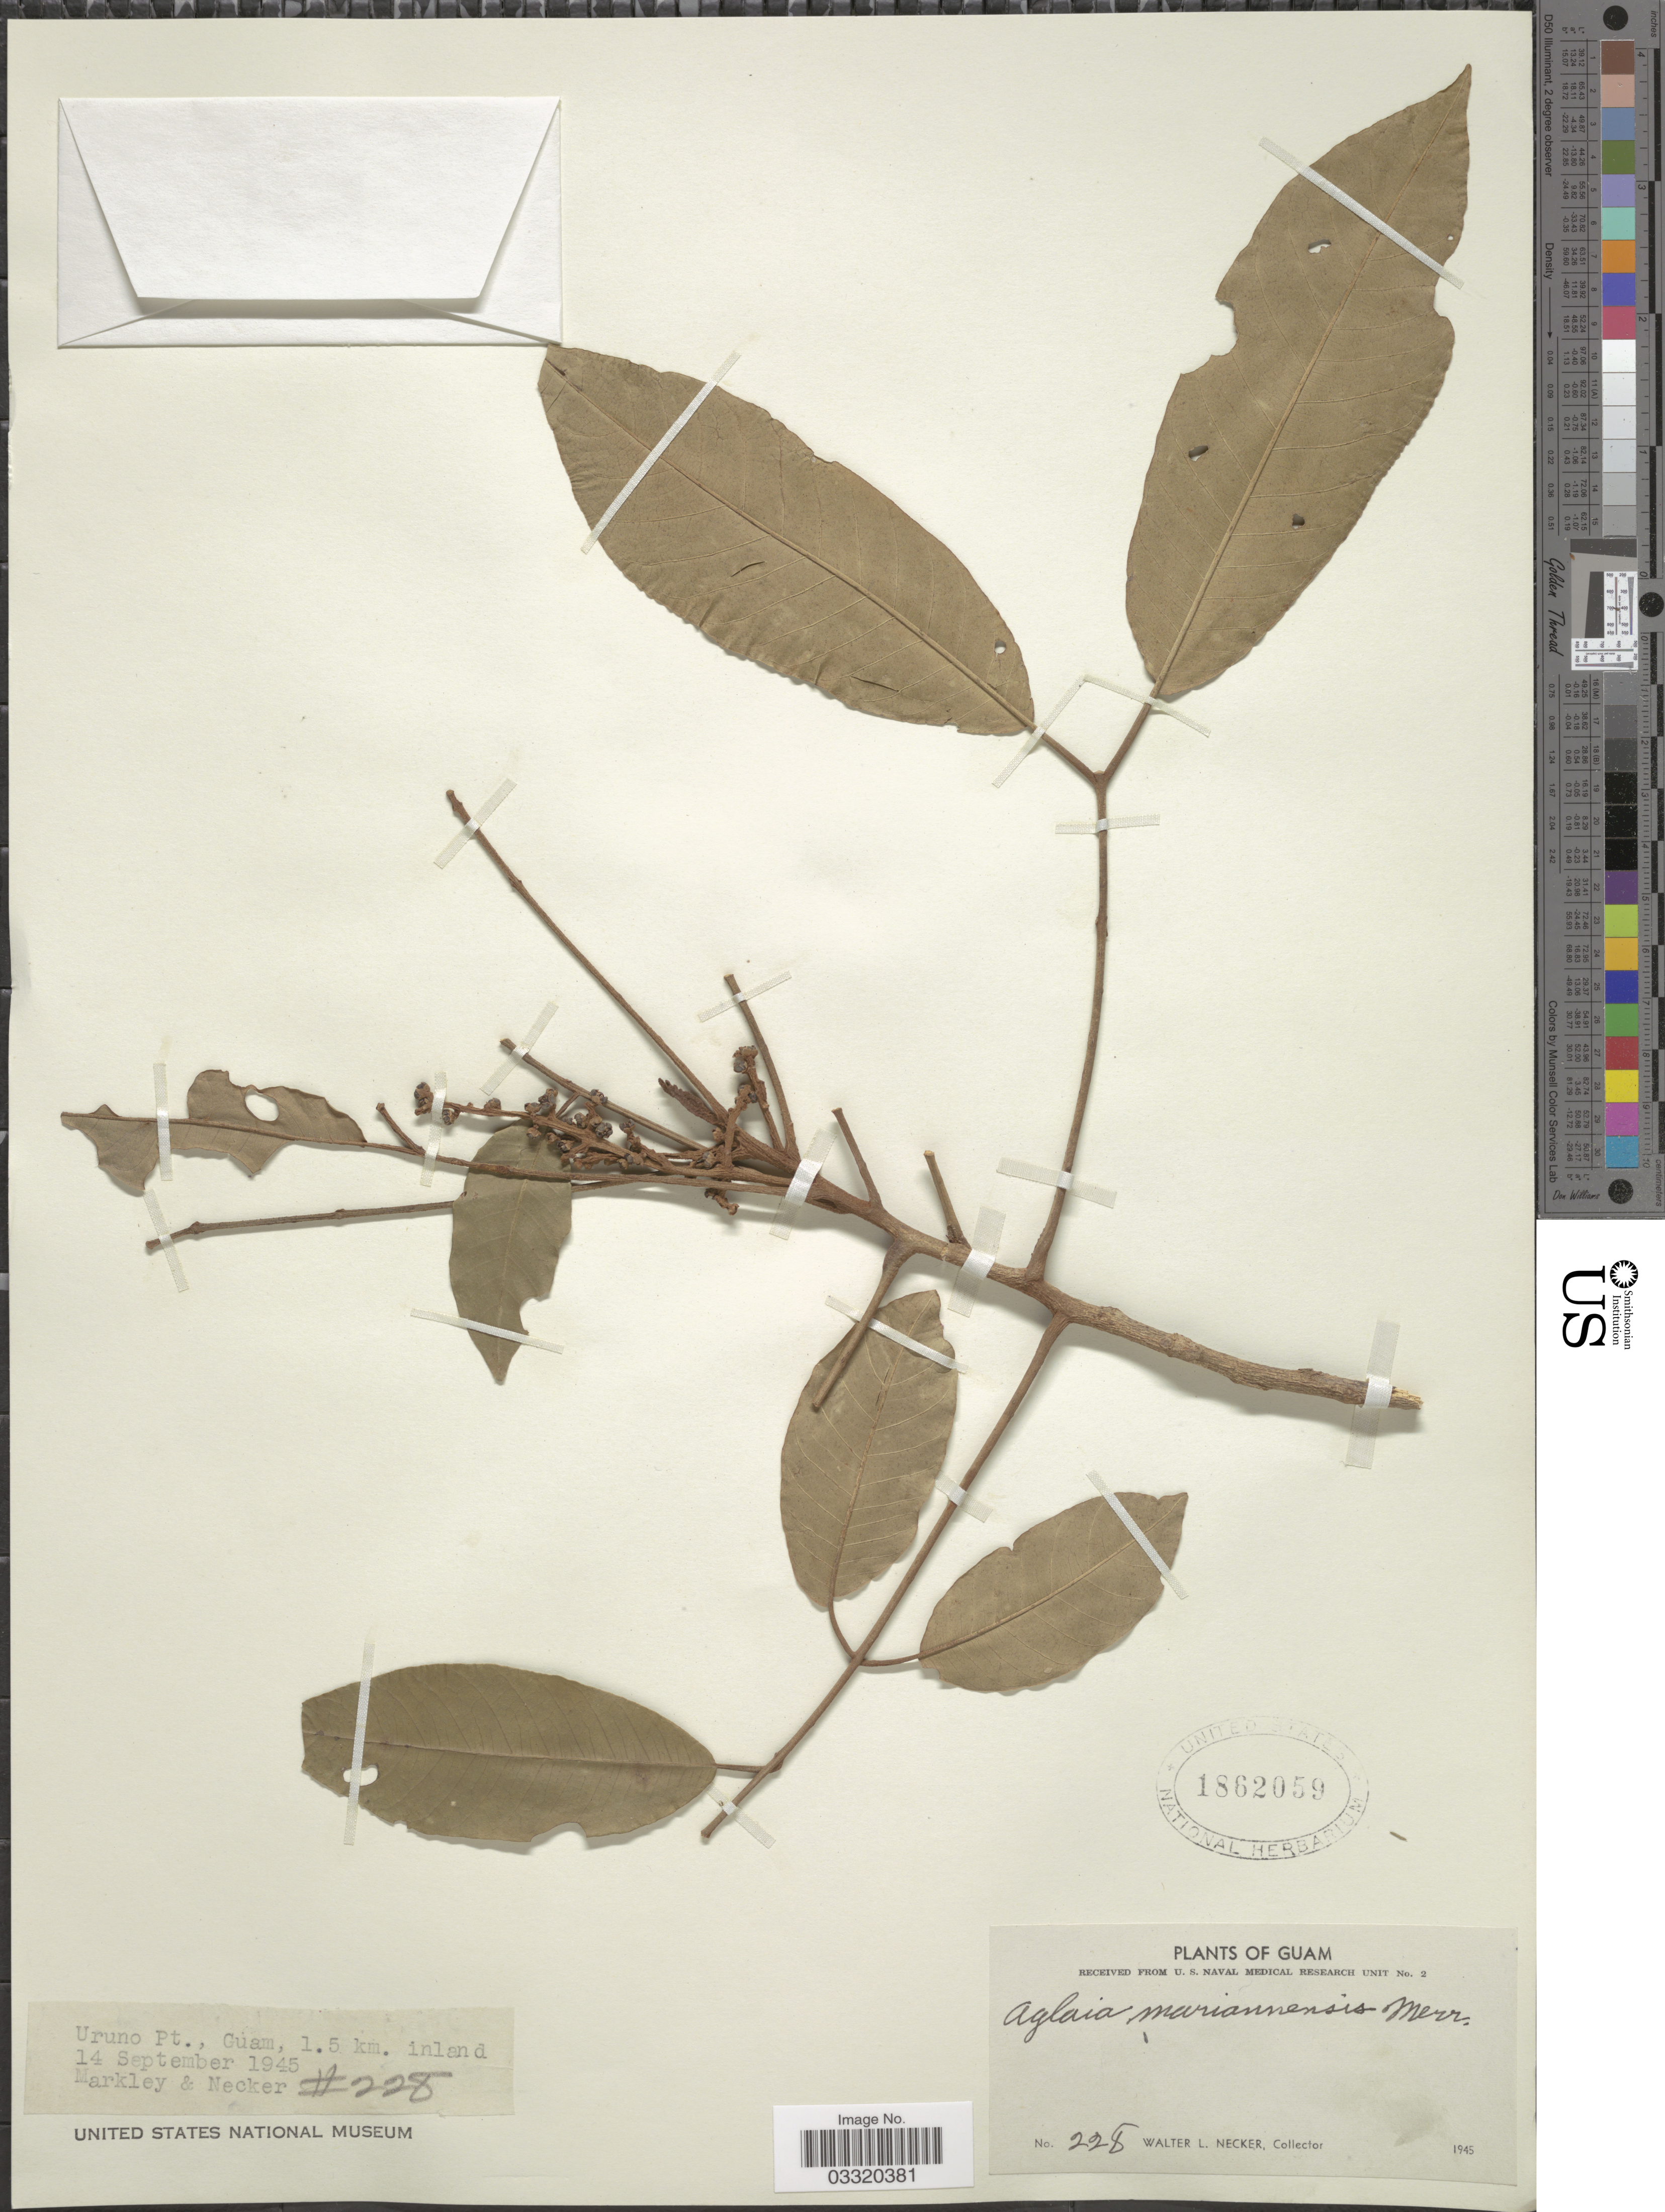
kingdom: Plantae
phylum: Tracheophyta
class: Magnoliopsida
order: Sapindales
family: Meliaceae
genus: Aglaia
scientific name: Aglaia mariannensis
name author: Merr.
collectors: Markley & W. L. Necker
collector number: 228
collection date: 1945-09-14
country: Guam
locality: Uruno Pt, 1.5 km.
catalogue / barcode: US 1862059